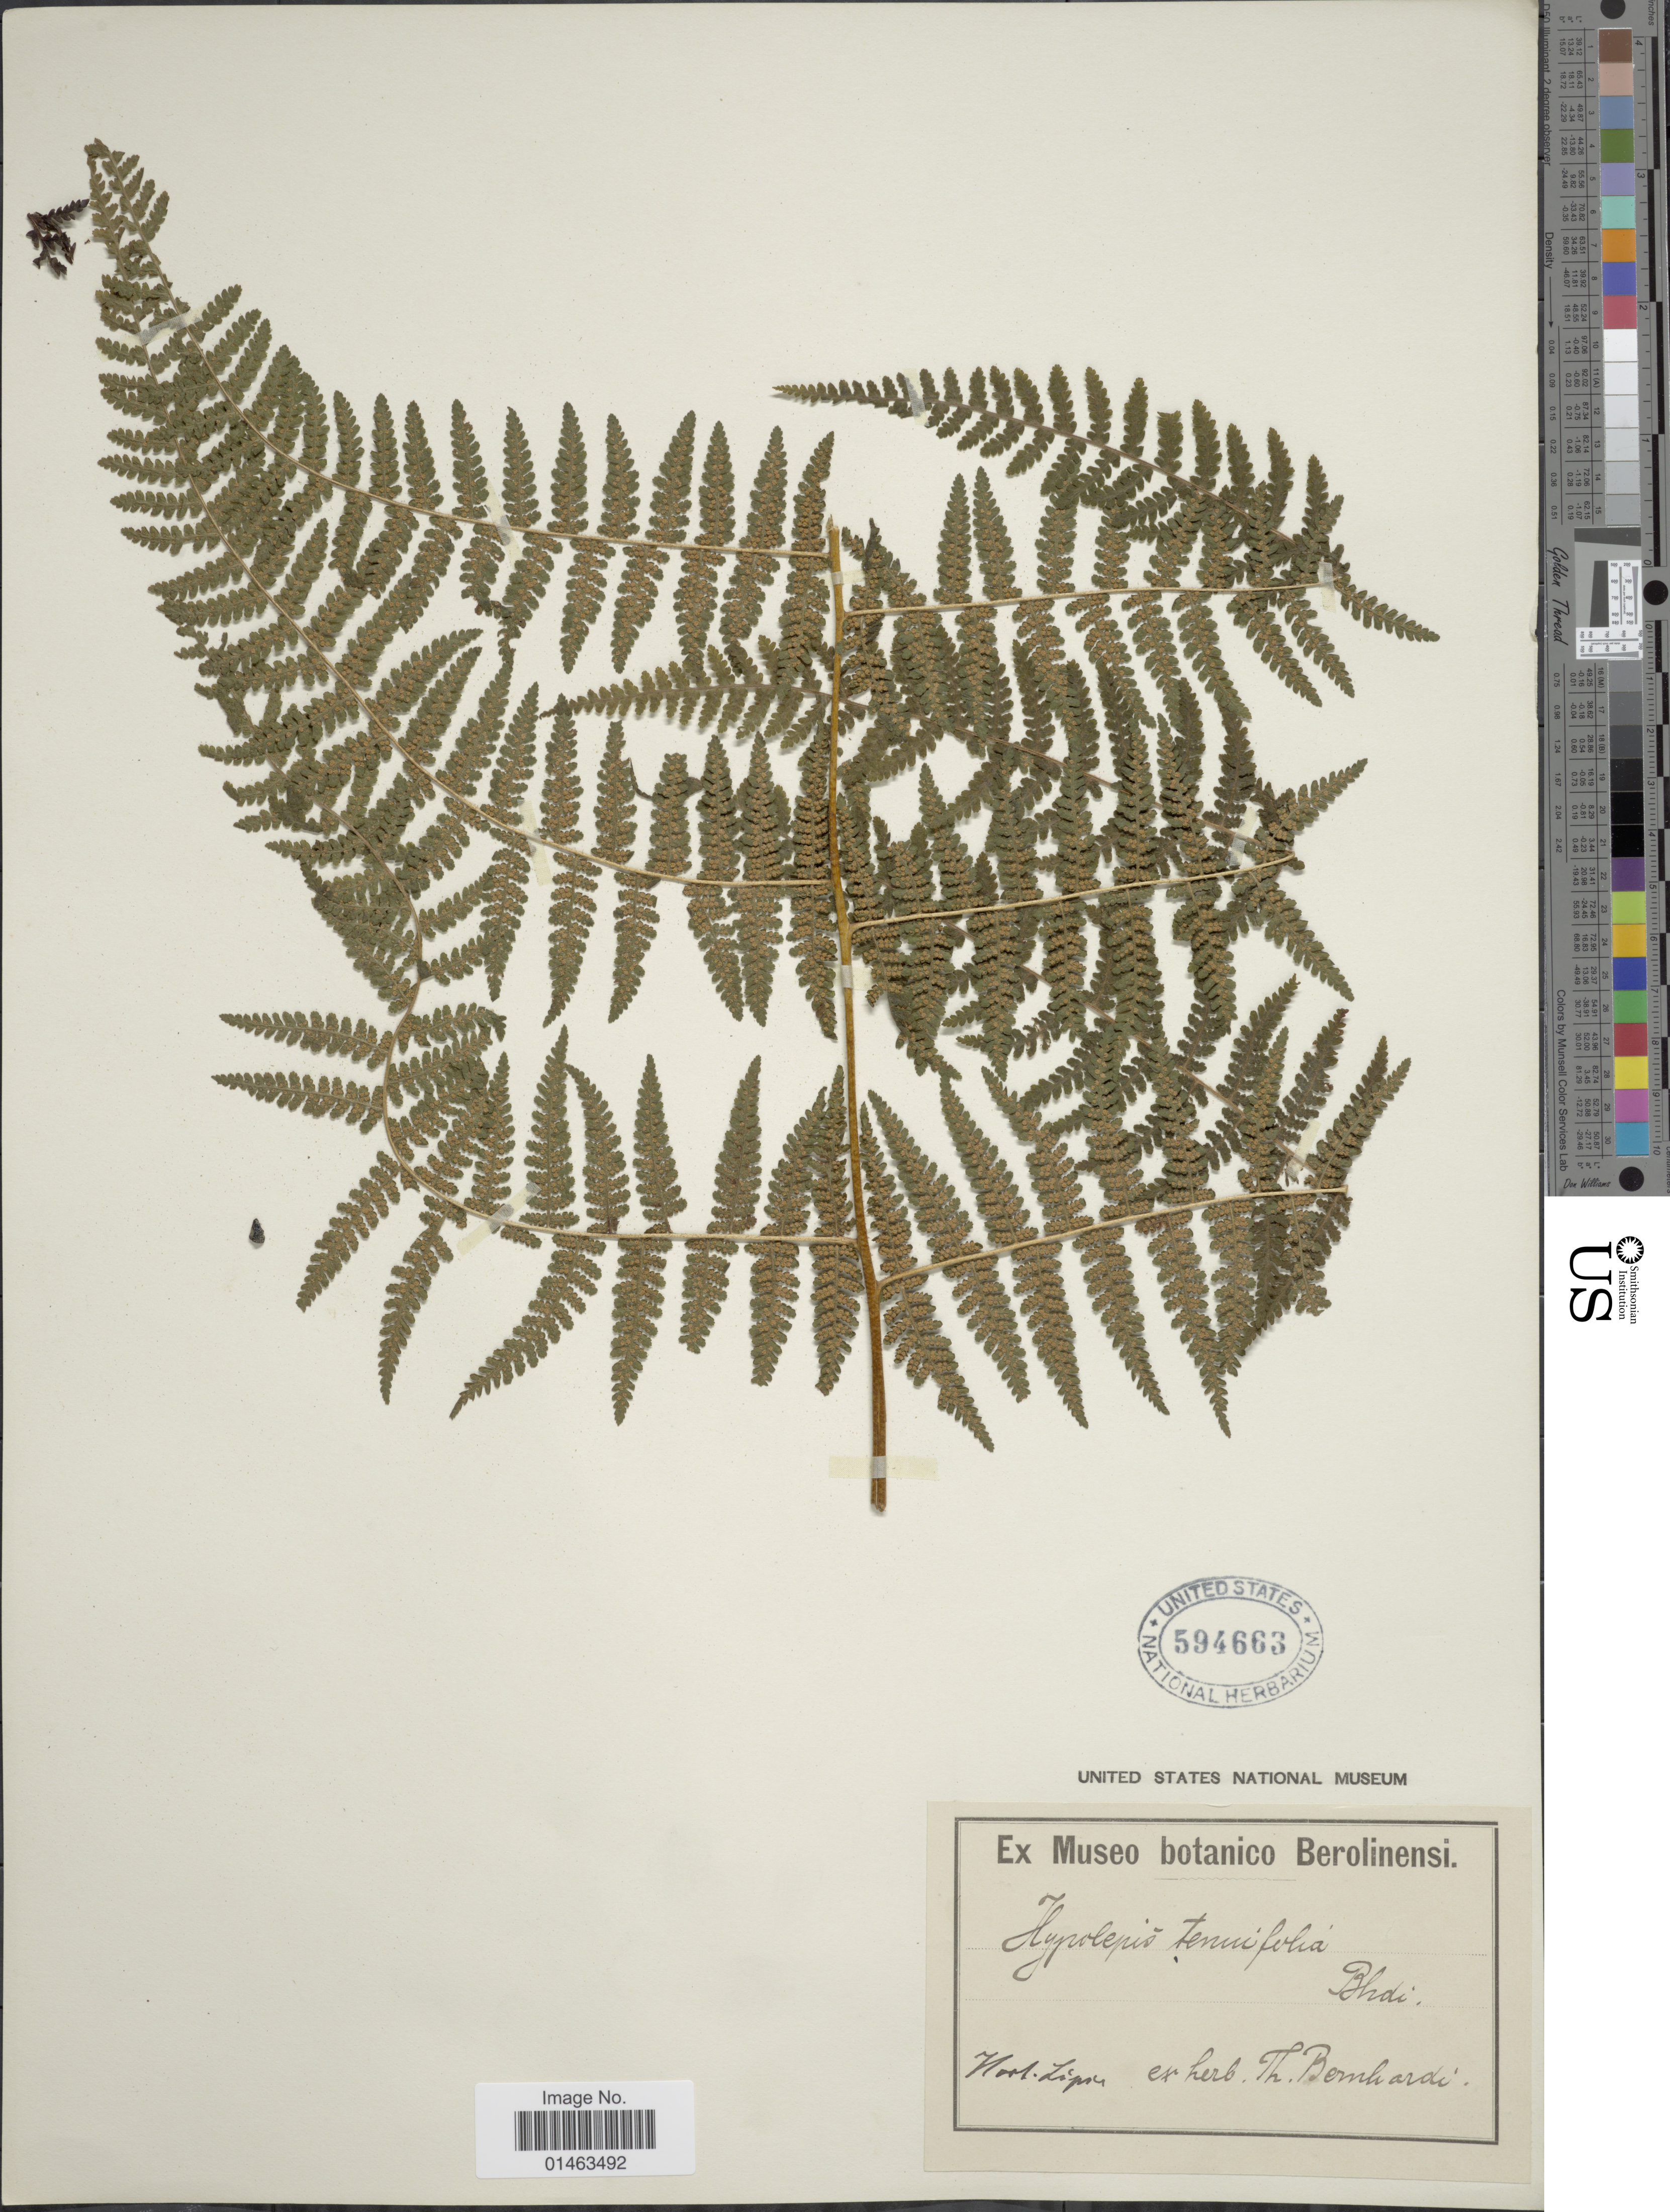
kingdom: Plantae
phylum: Tracheophyta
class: Polypodiopsida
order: Polypodiales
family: Dennstaedtiaceae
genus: Hypolepis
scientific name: Hypolepis tenuifolia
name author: (G. Forst.) Bernh.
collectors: ex herb. Bernhardi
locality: Bhdi. Hort. Lipsu [interpreted]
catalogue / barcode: US 594663